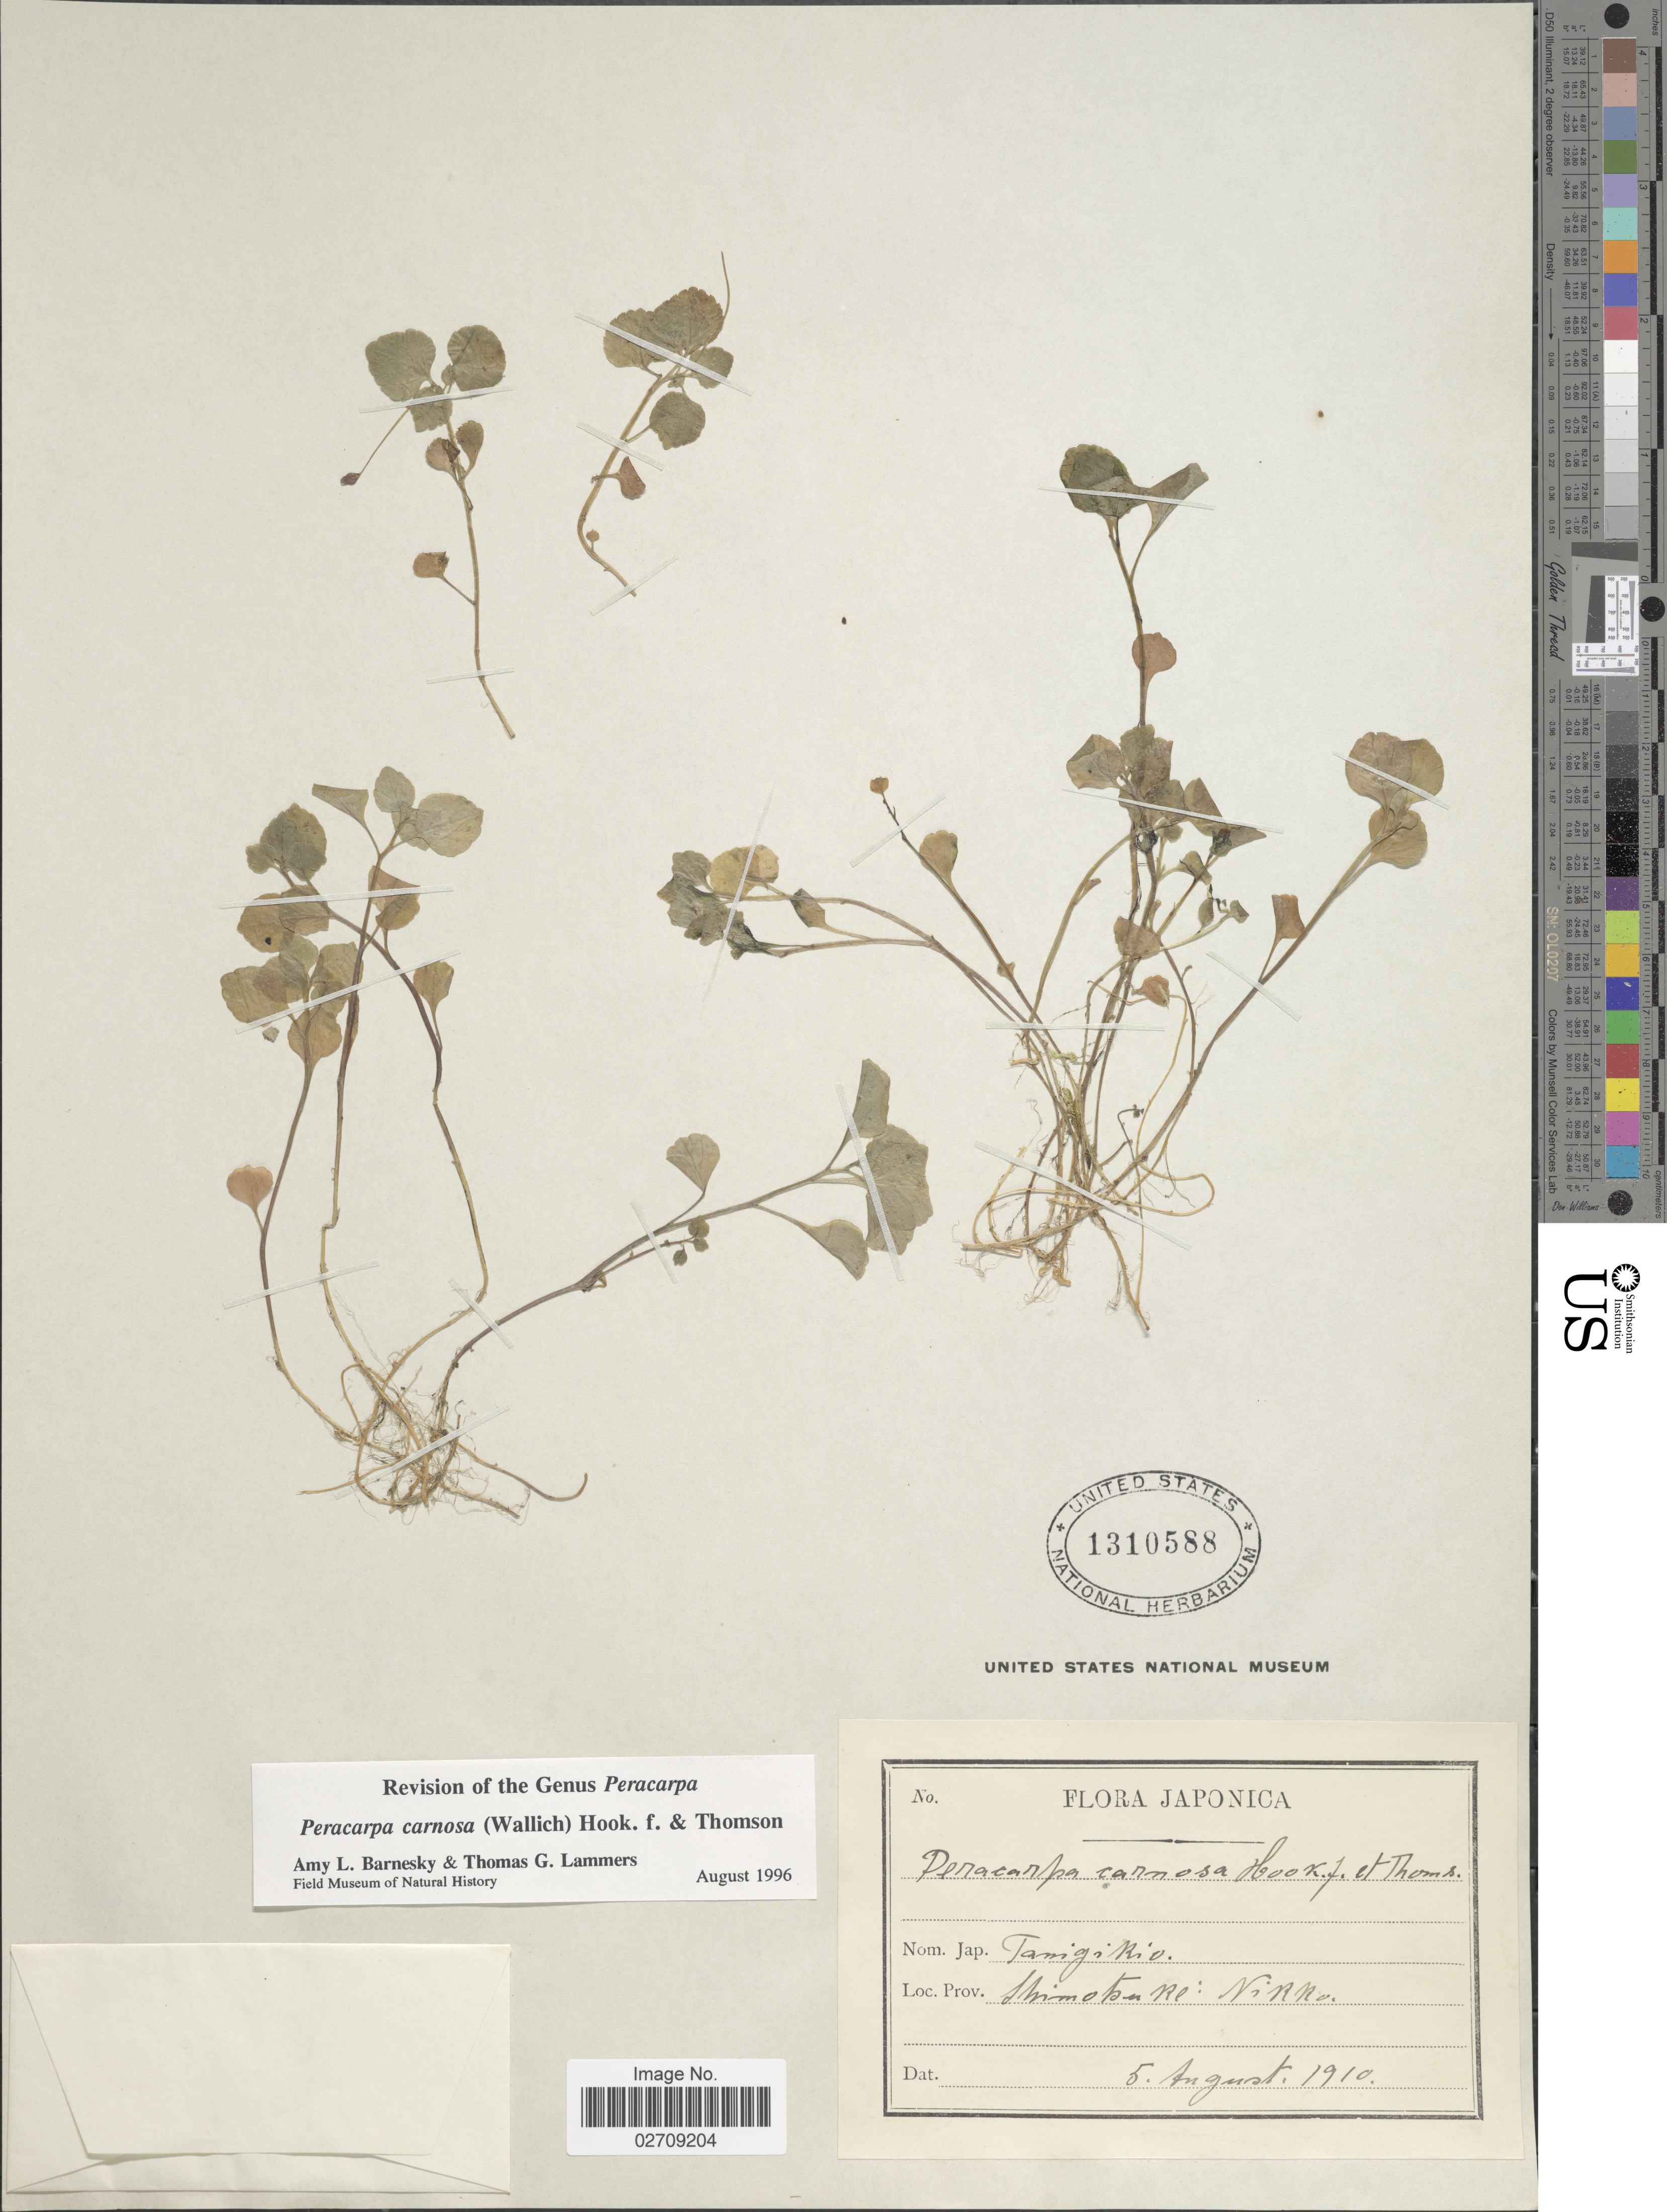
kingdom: Plantae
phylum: Tracheophyta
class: Magnoliopsida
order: Asterales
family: Campanulaceae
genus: Peracarpa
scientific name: Peracarpa carnosa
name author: Hook. f. & Thomson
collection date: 1910-08-05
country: Japan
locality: Shimoture, Nikko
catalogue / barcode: US 1310588